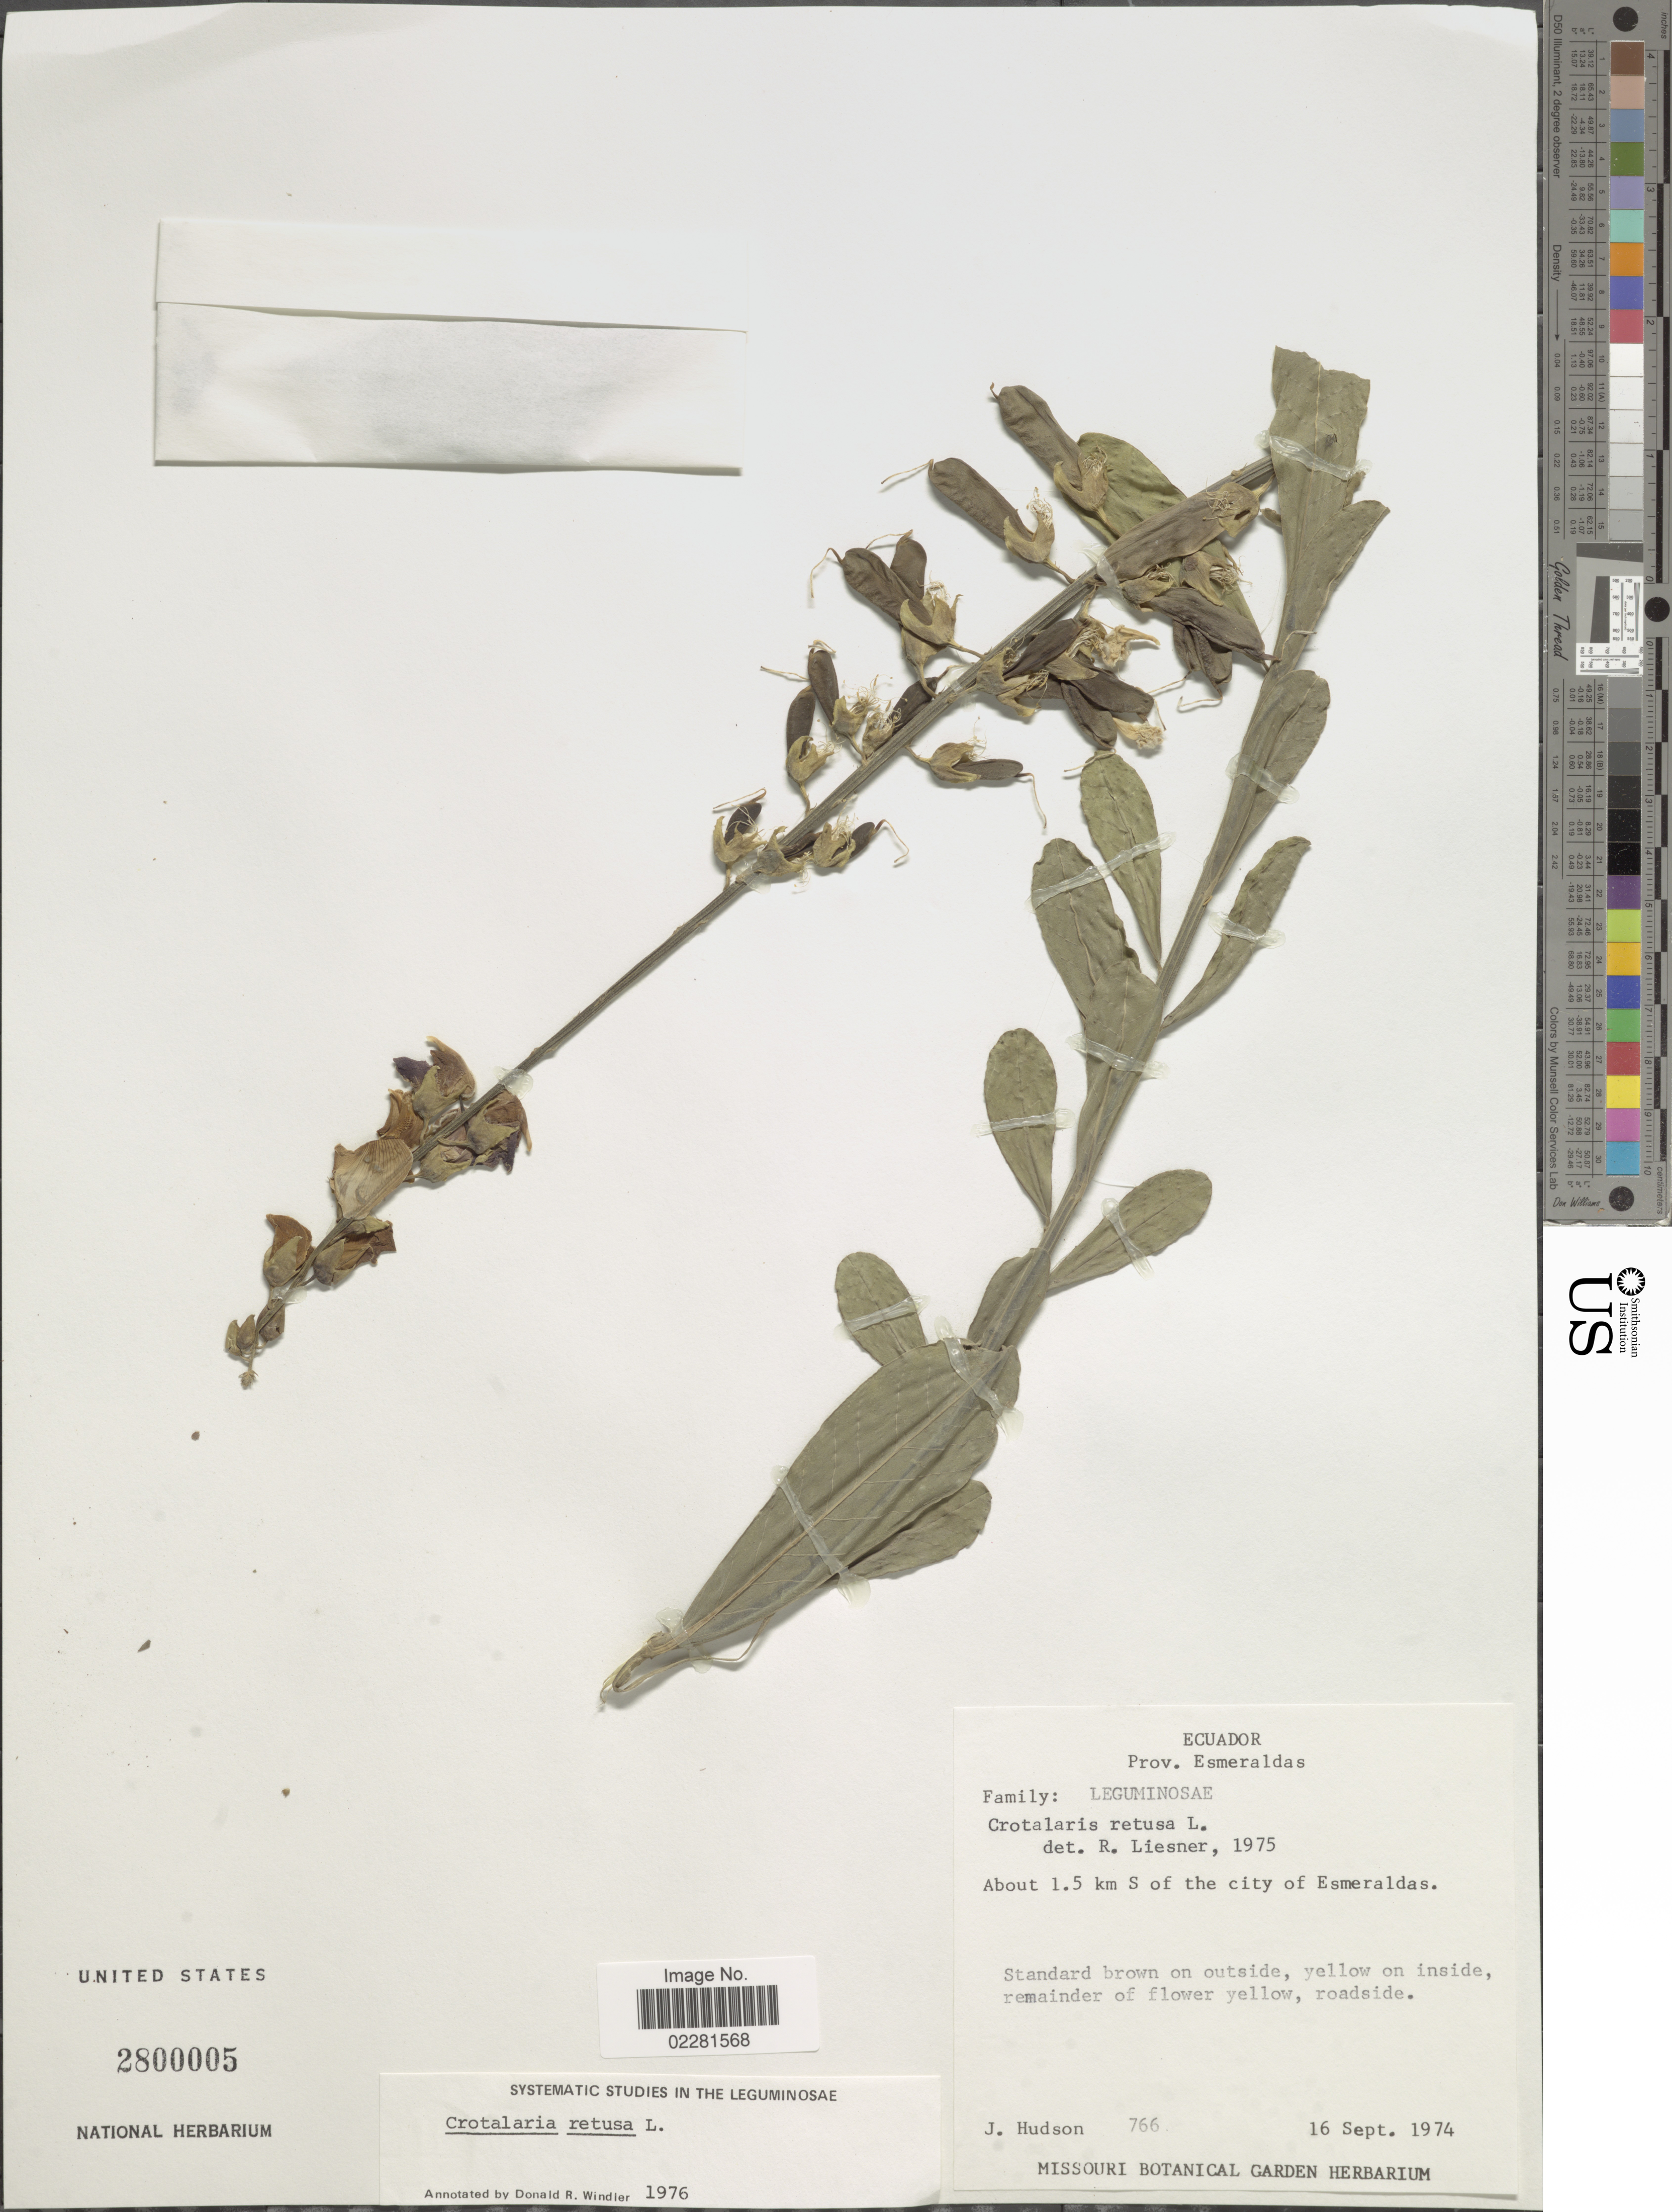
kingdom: Plantae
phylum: Tracheophyta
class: Magnoliopsida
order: Fabales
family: Fabaceae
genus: Crotalaria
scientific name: Crotalaria retusa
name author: L.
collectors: J. Hudson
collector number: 766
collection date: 1974-07-16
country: Ecuador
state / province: Esmeraldas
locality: About 1.5 km S of the city of Esmeraldas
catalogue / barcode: US 2800005